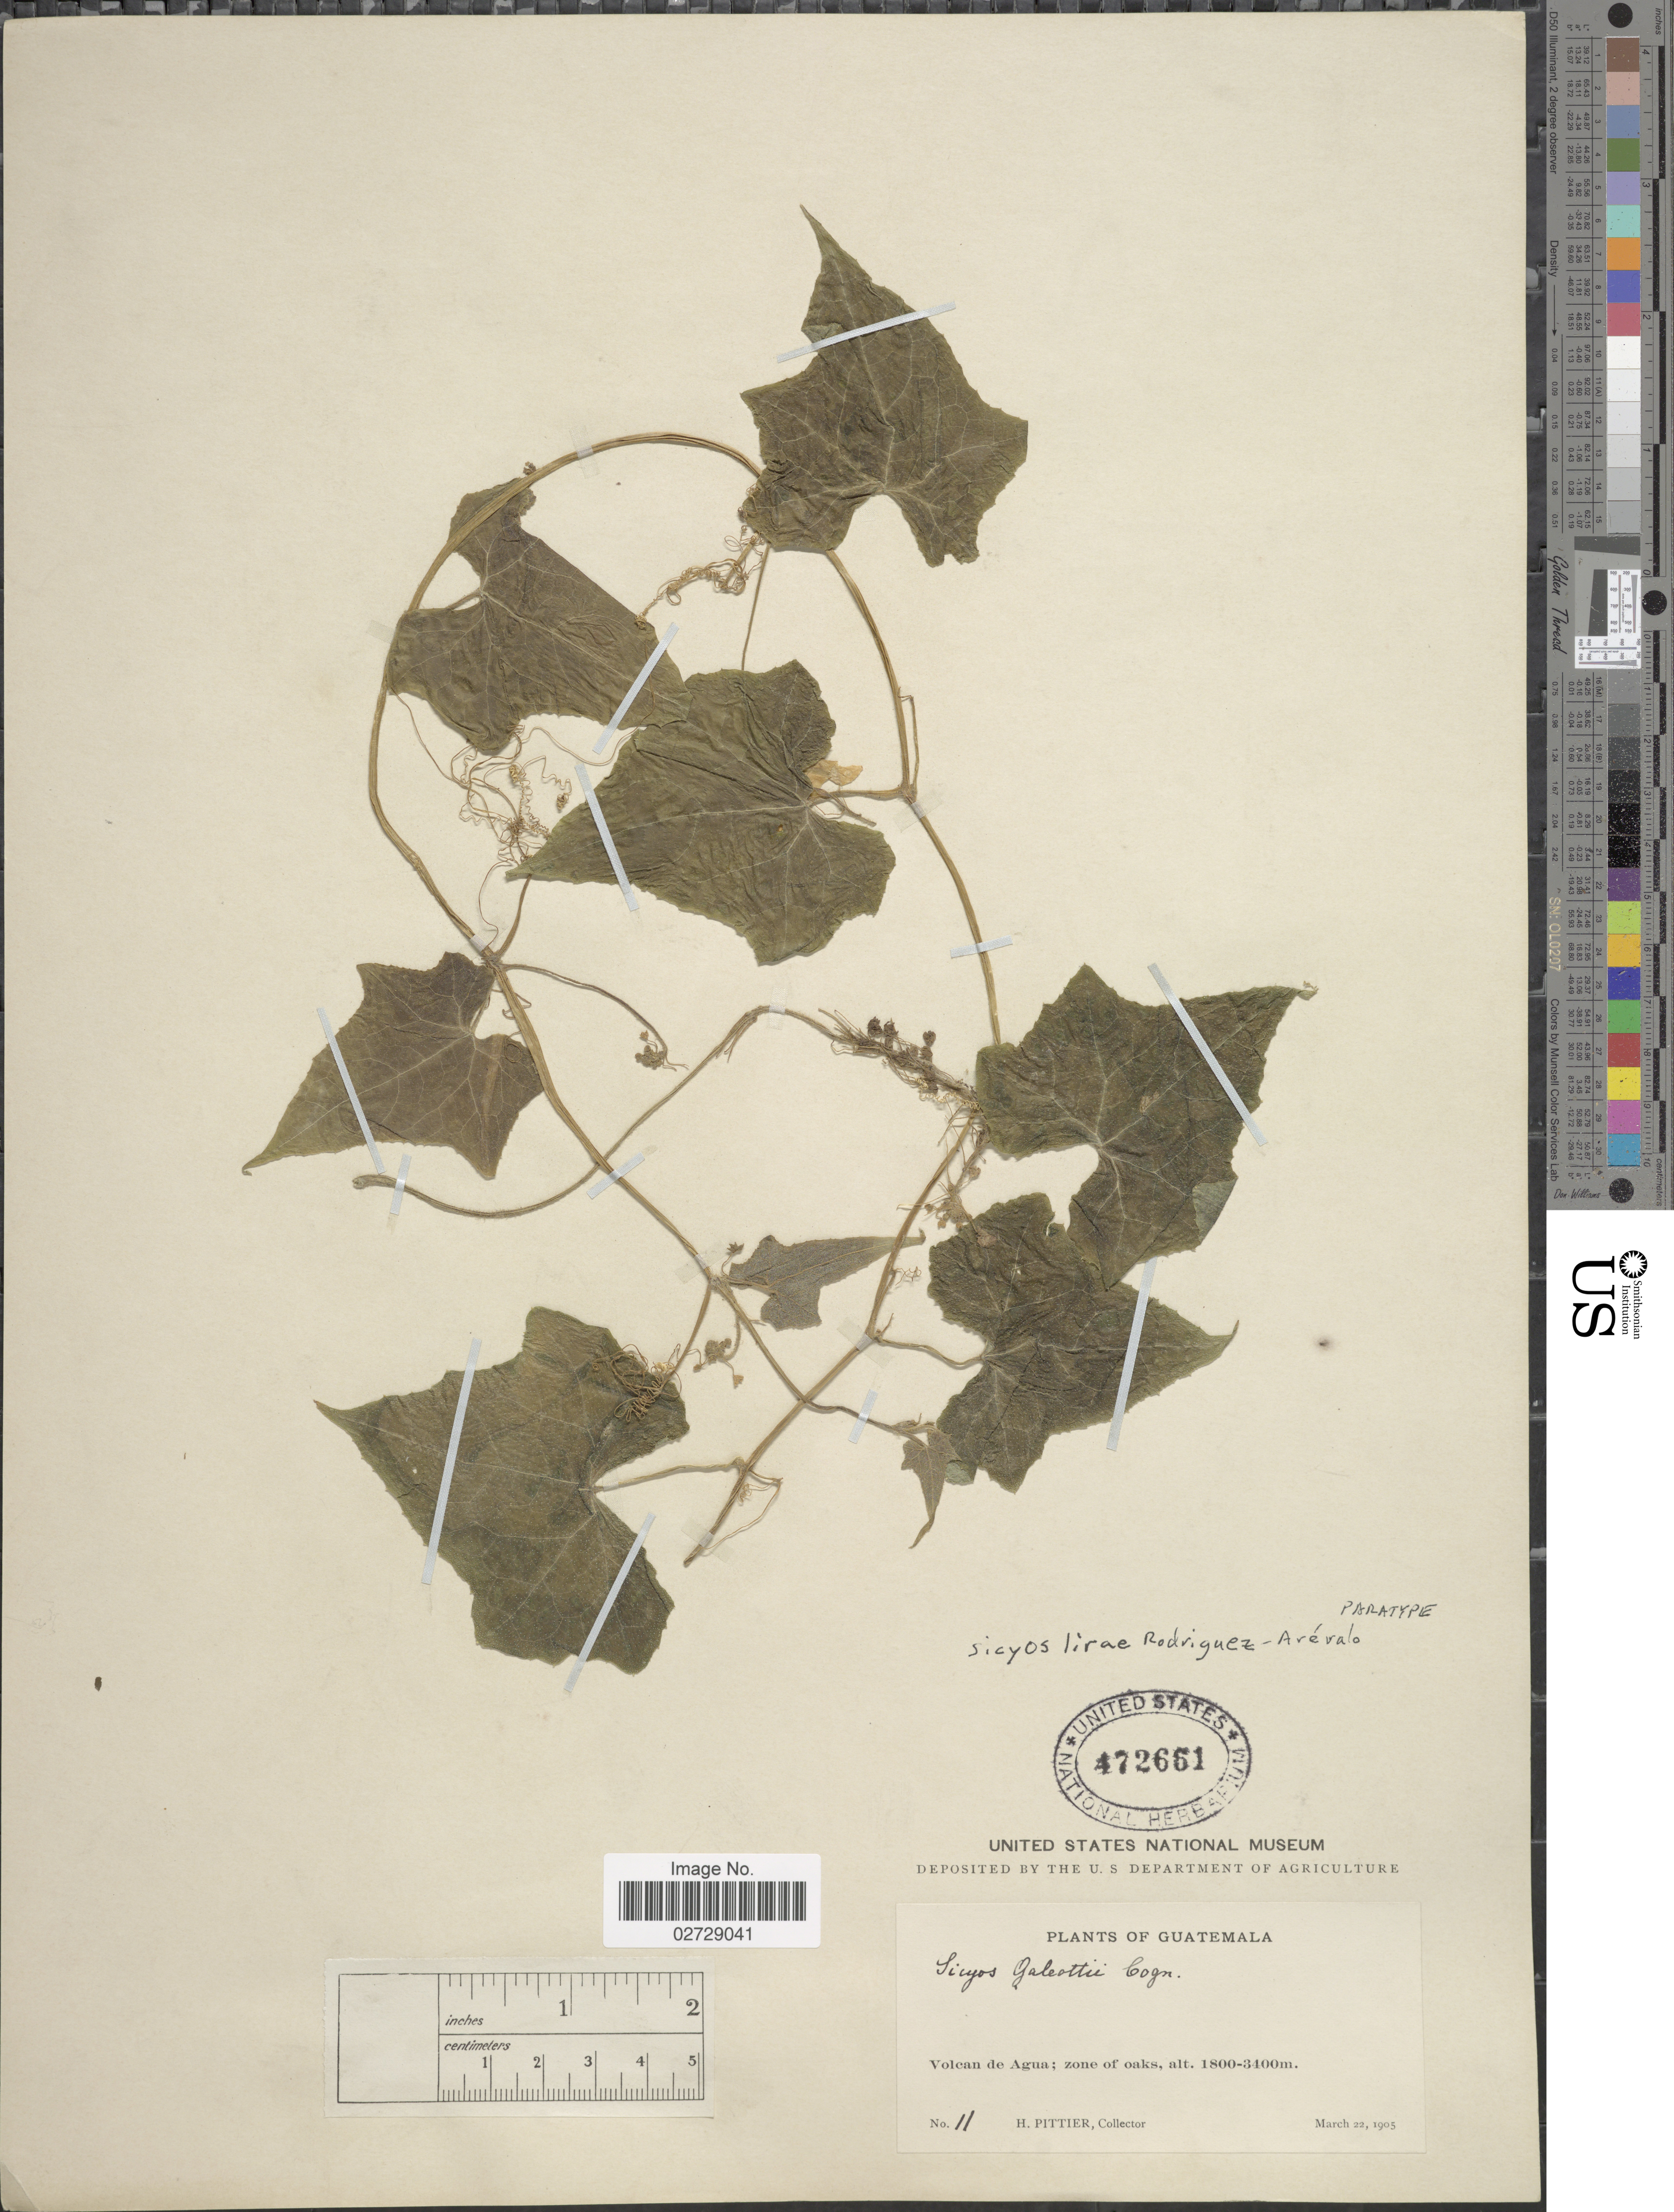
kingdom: Plantae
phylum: Tracheophyta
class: Magnoliopsida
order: Cucurbitales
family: Cucurbitaceae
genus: Sicyos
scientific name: Sicyos lirae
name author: Rodrí.-Arév.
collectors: H. F. Pittier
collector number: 11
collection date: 1905-03-22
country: Guatemala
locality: Volcan de Agua; zone of oaks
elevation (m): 1800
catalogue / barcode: US 472661